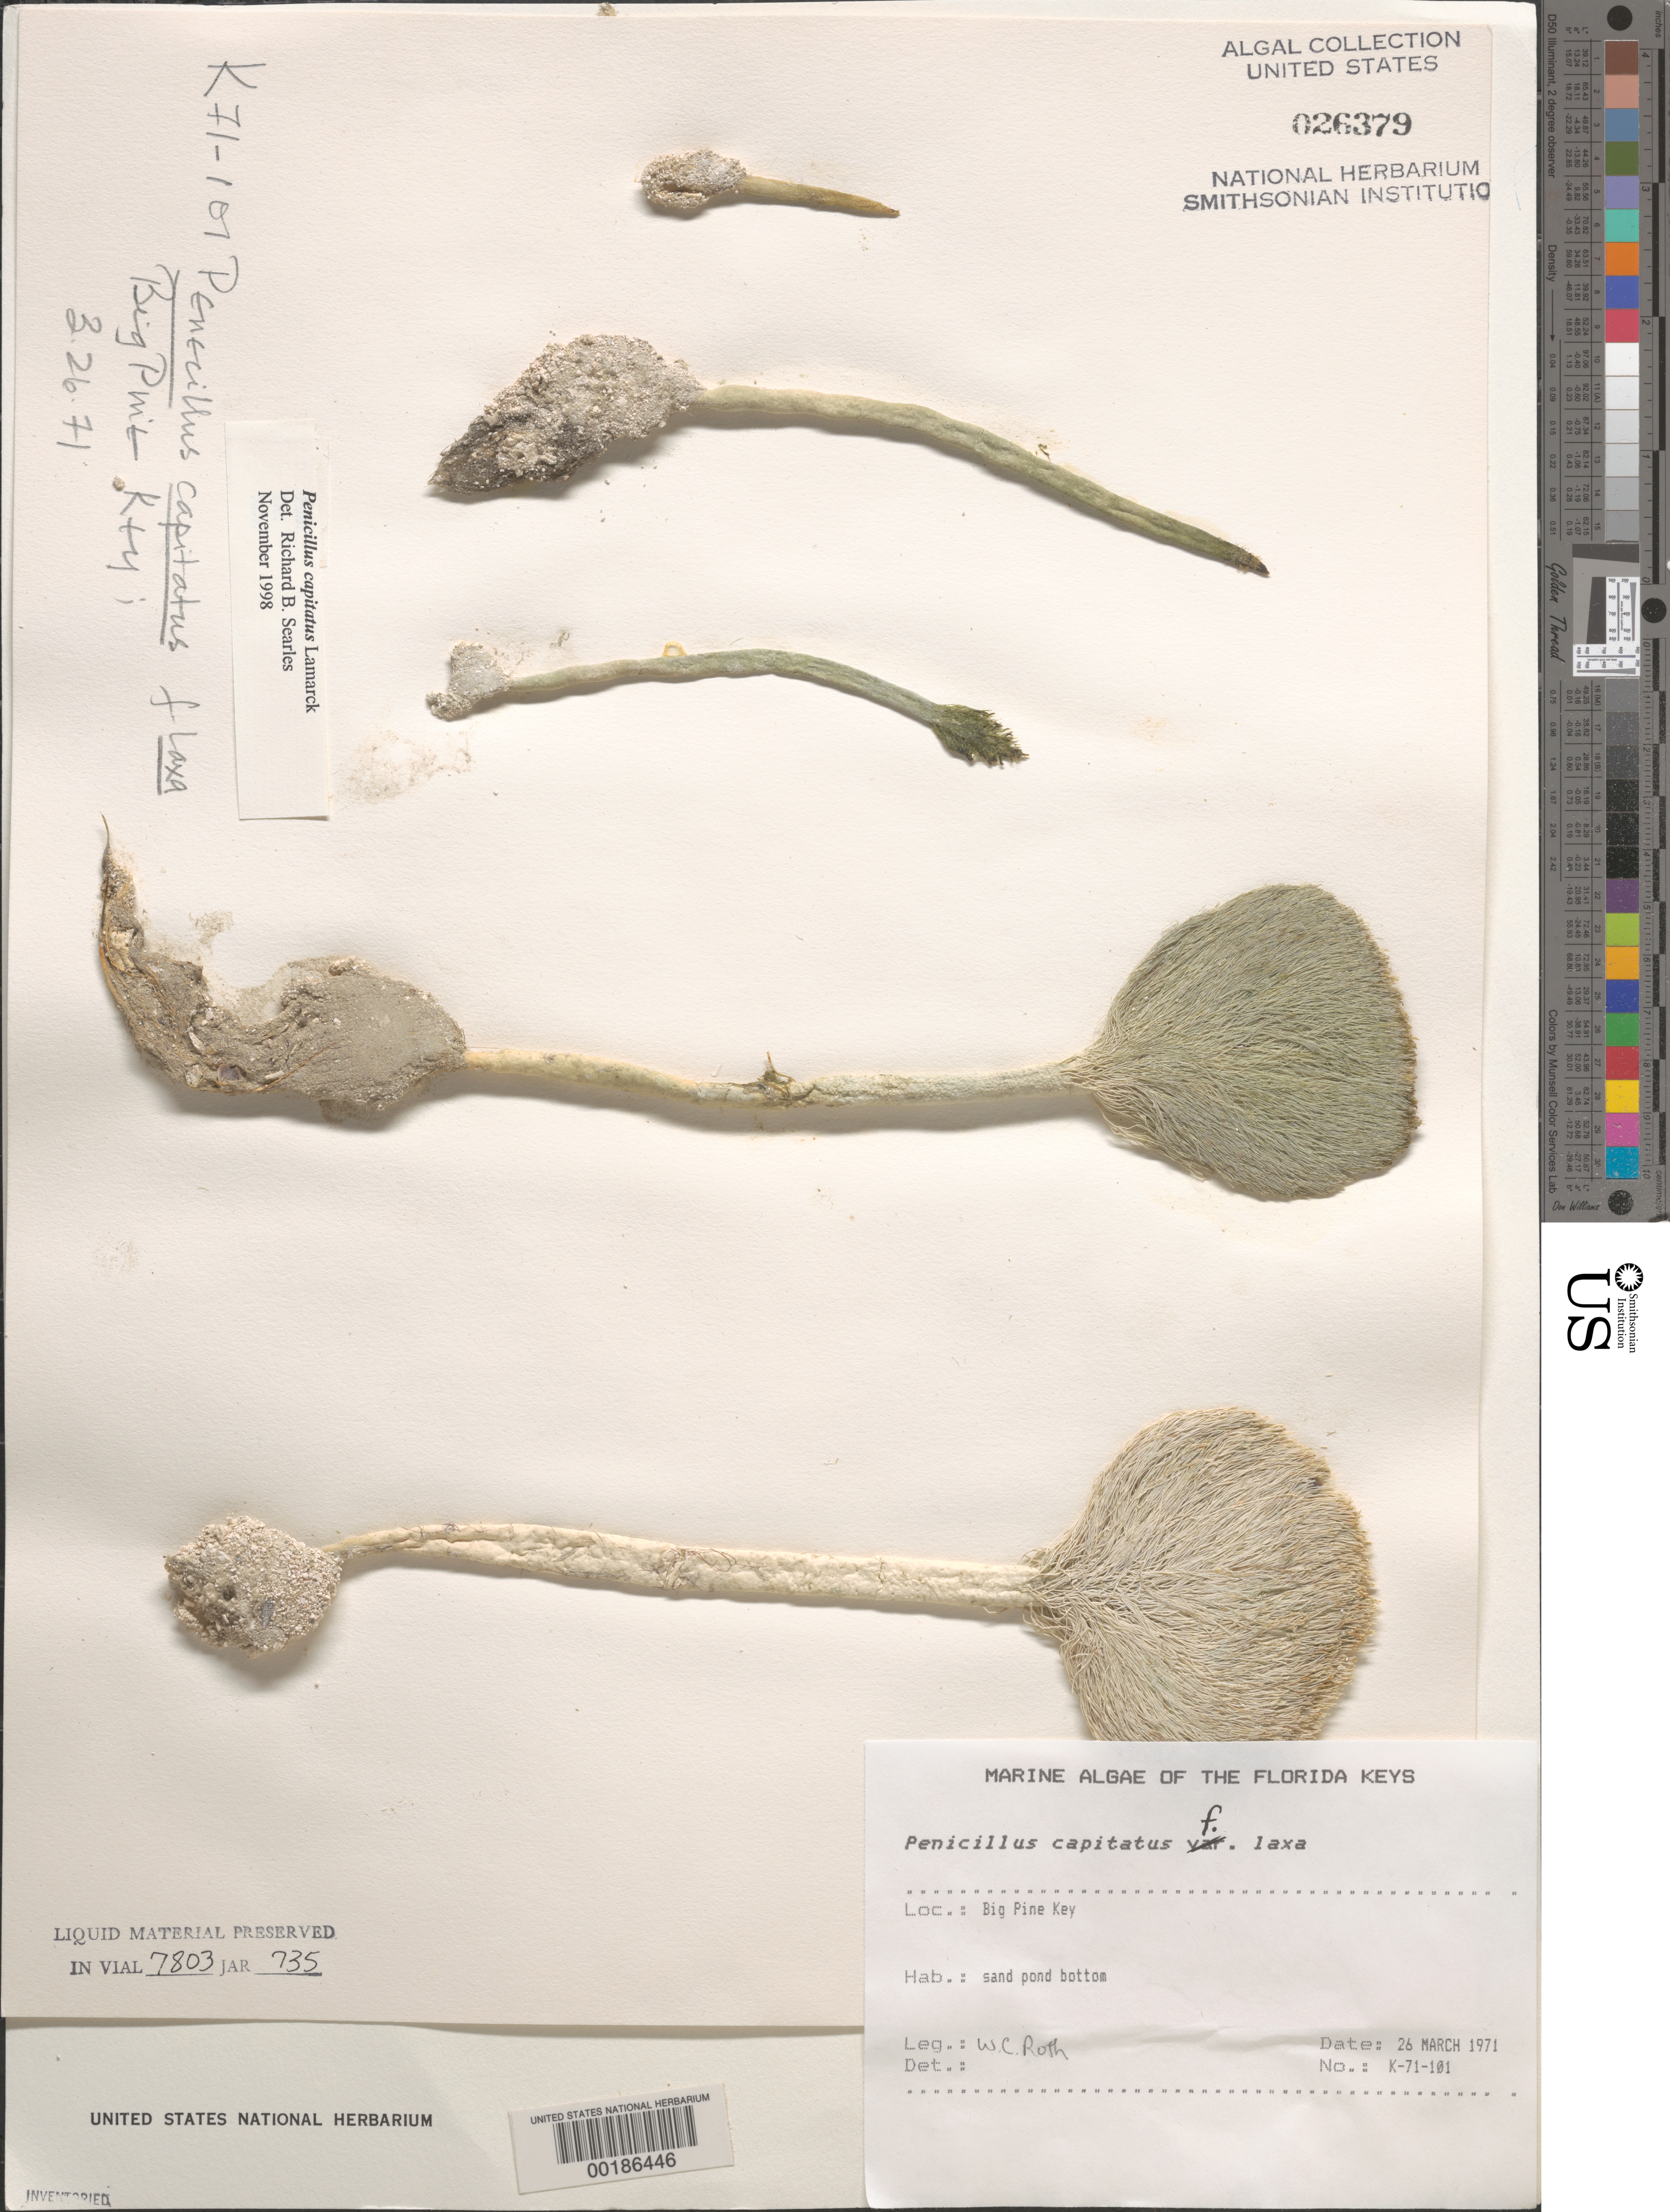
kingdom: Plantae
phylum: Chlorophyta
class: Ulvophyceae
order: Bryopsidales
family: Udoteaceae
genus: Penicillus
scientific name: Penicillus capitatus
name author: Lam.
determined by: Searles, R. B.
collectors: W. C. Roth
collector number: K-71-101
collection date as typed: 26 Mar 1971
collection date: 1971-03-26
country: United States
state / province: Florida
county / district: Monroe County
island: Big Pine Key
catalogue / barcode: US 26379